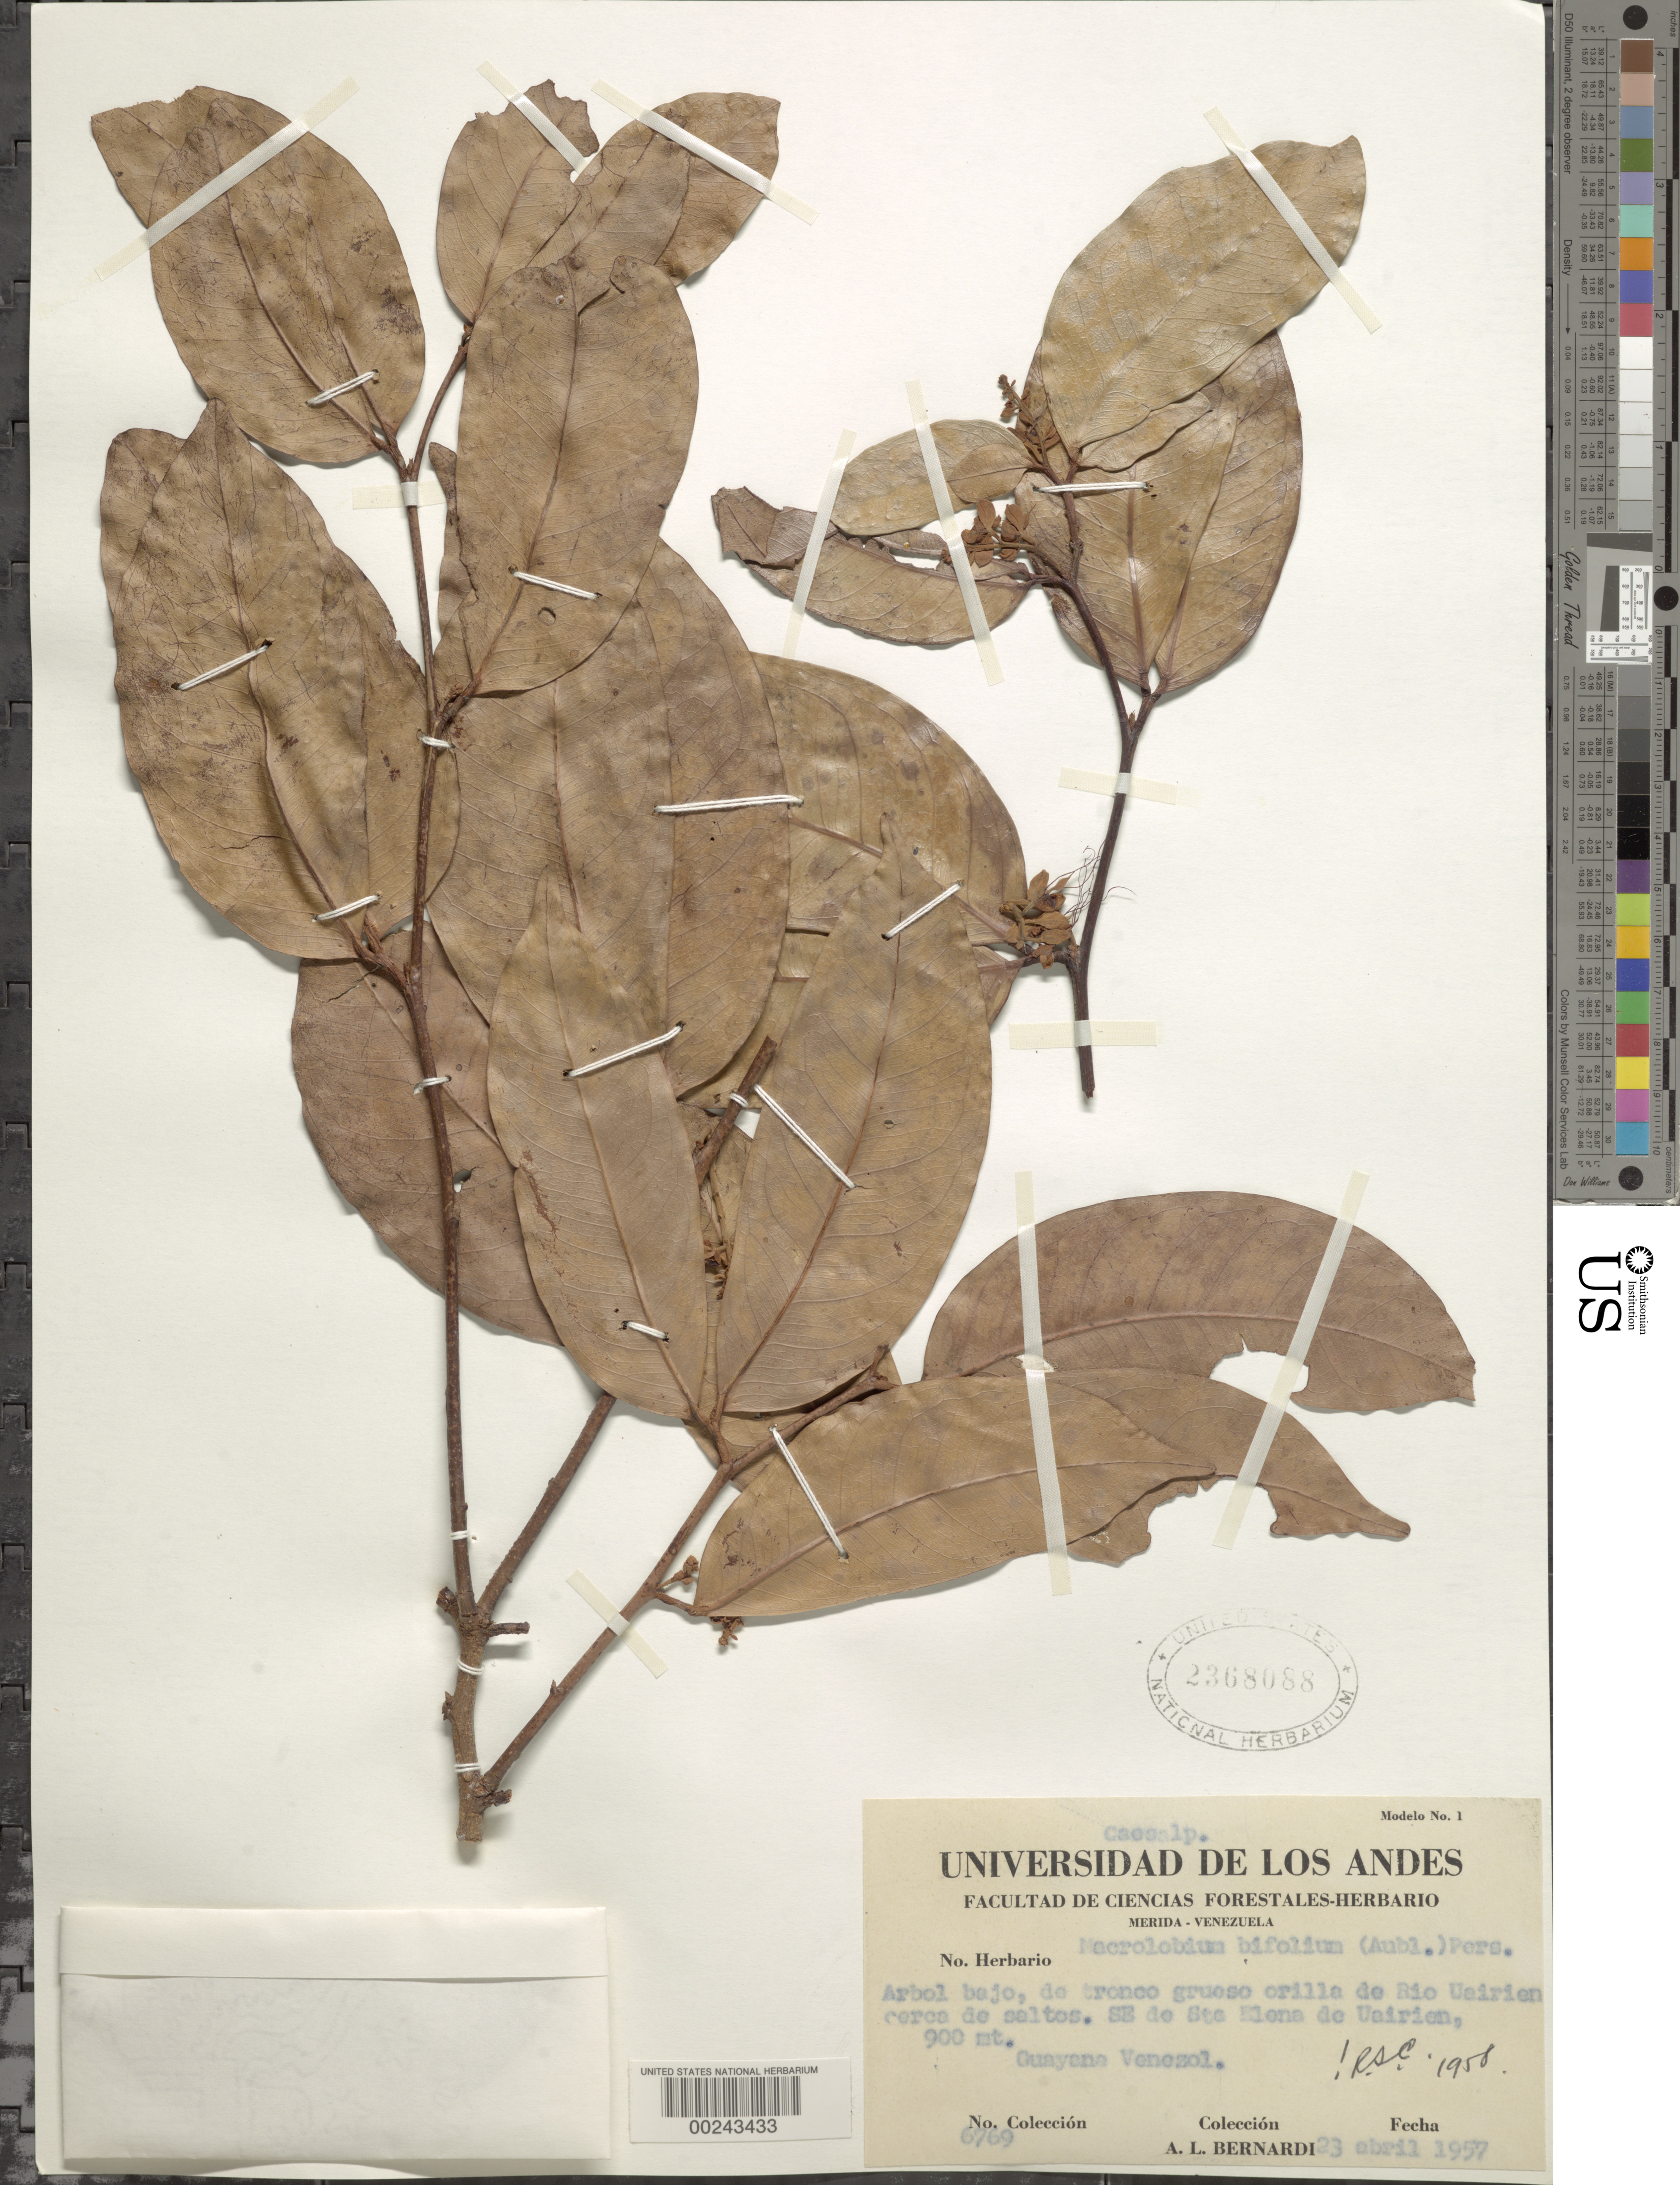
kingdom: Plantae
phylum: Tracheophyta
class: Magnoliopsida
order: Fabales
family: Fabaceae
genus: Macrolobium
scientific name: Macrolobium bifolium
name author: (Aubl.) Pers.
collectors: A. L. Bernardi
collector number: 6769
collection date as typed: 23 Apr 1957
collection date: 1957-04-23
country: Venezuela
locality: Bank of rio uairien, near saltos; se of sta elena de uairien (guayana)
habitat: River edge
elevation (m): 20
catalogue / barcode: US 2368088